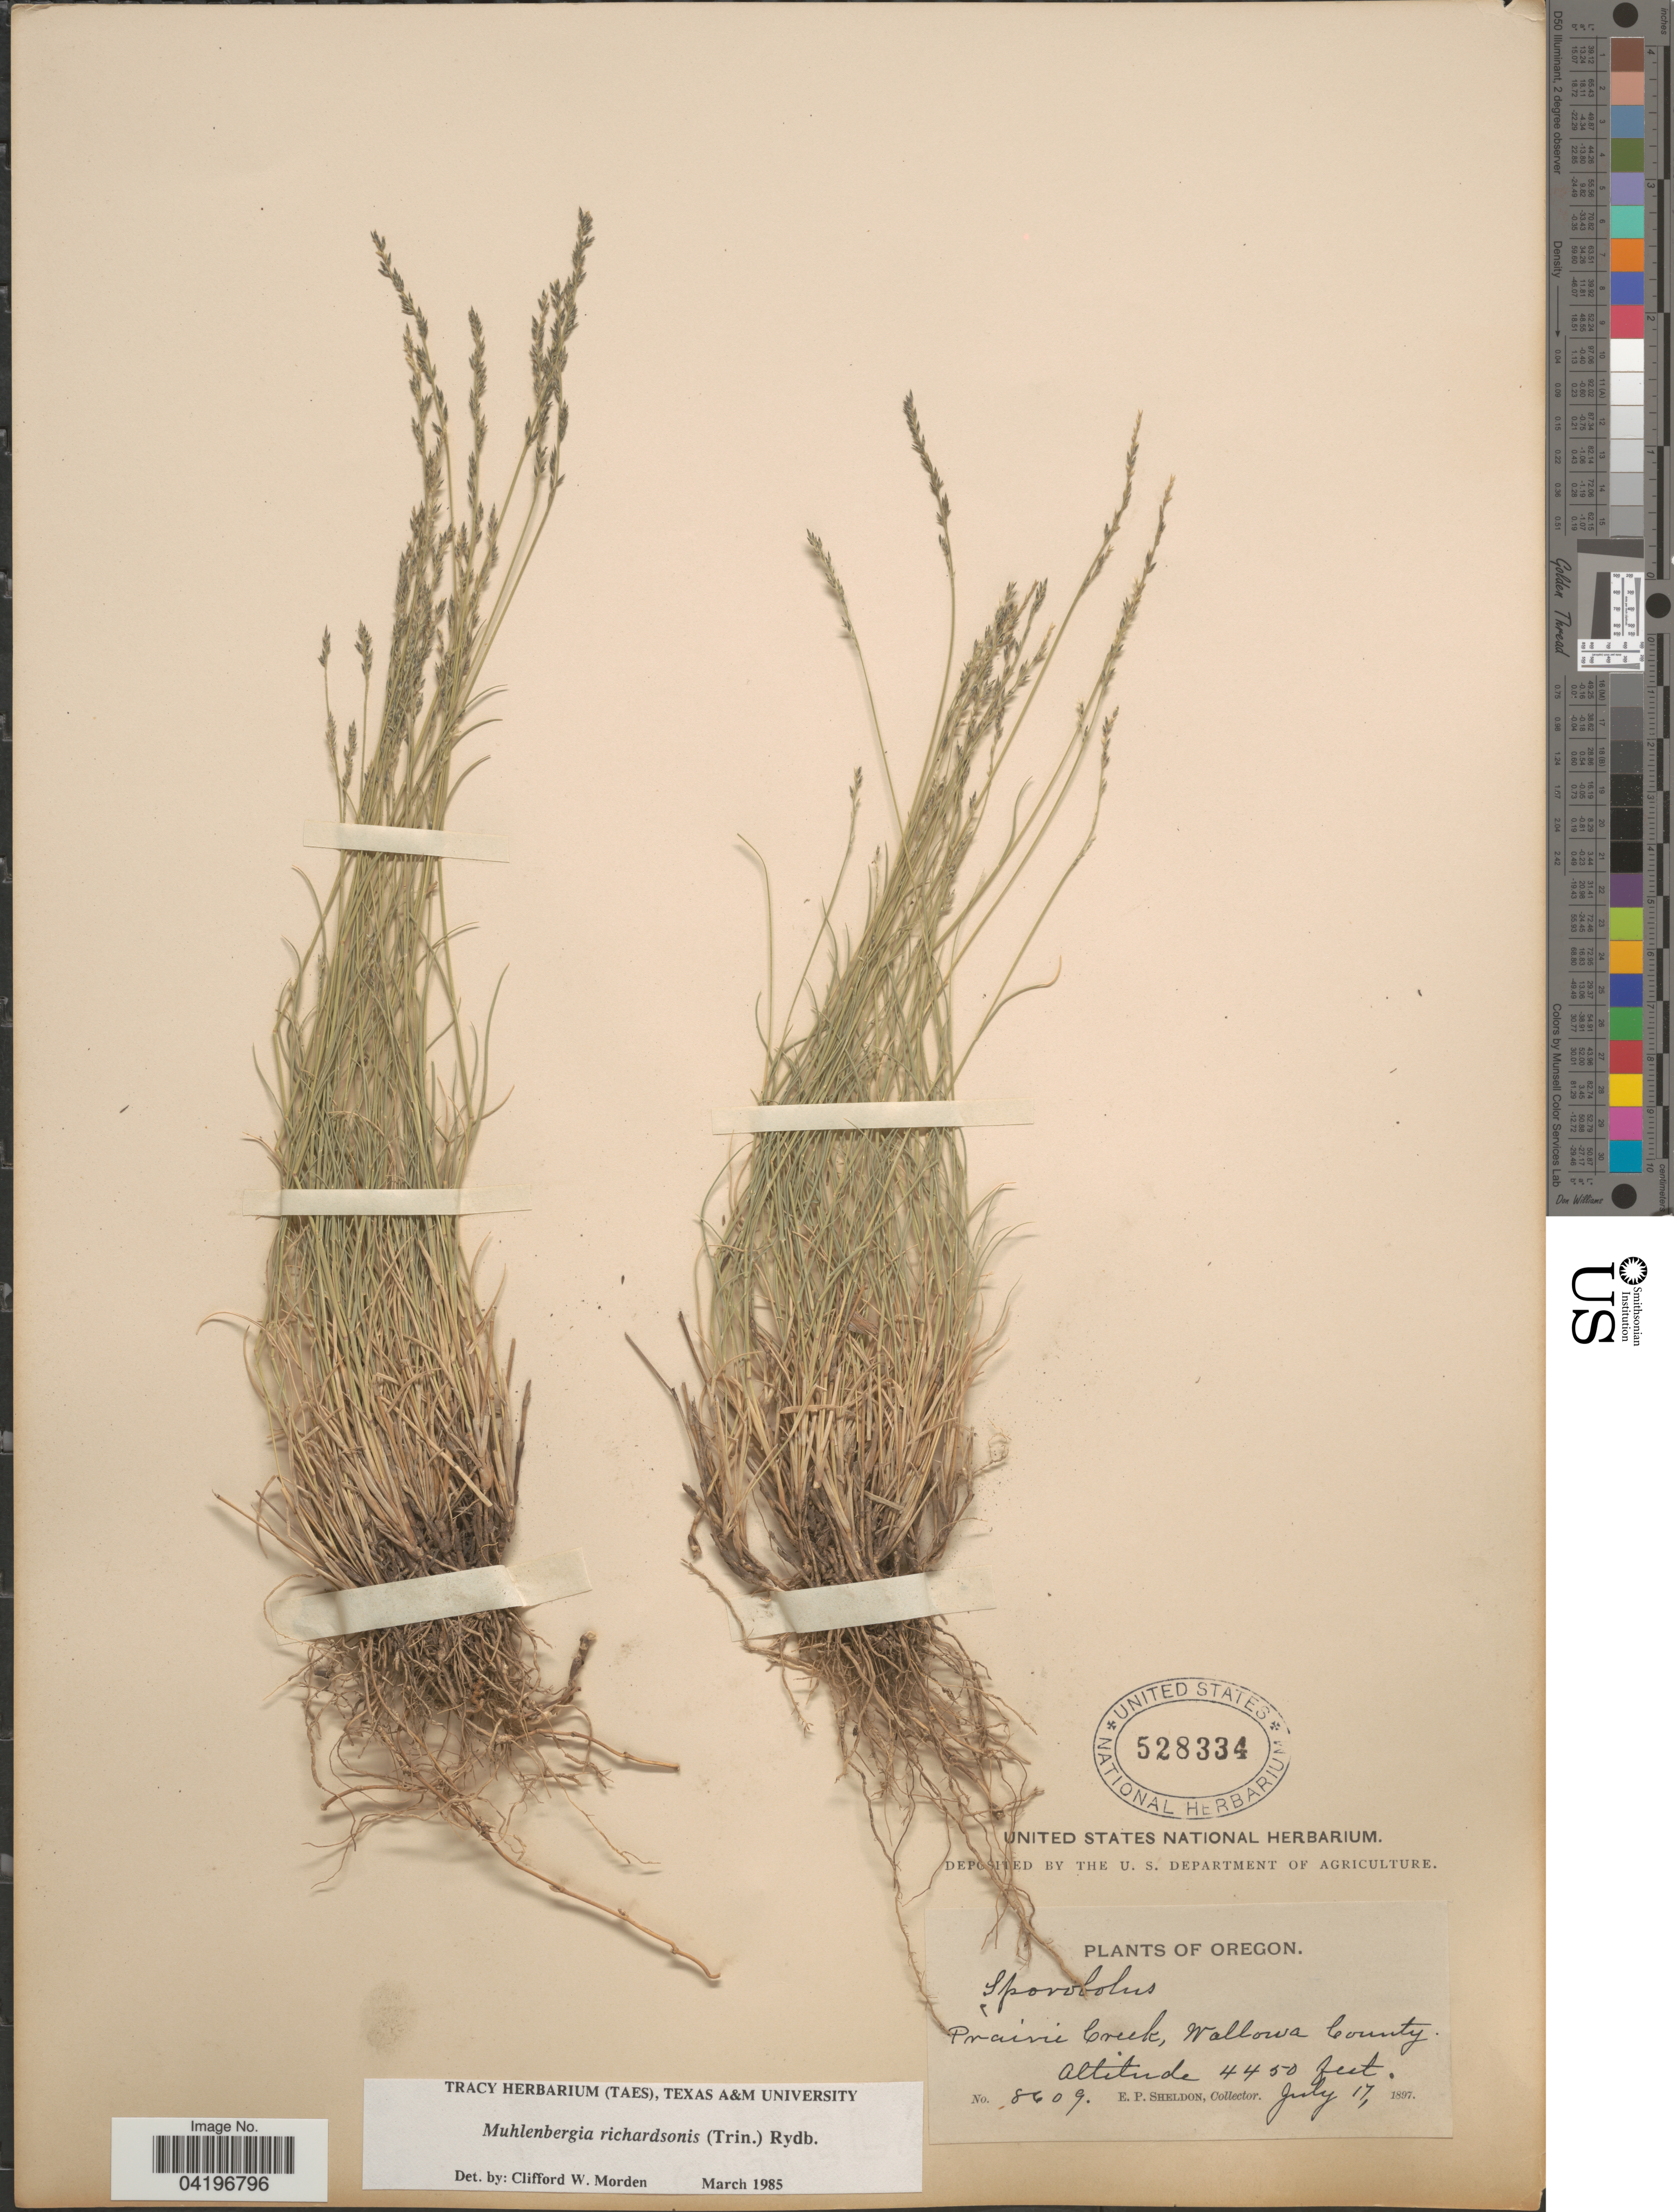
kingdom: Plantae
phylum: Tracheophyta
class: Liliopsida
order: Poales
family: Poaceae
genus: Muhlenbergia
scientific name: Muhlenbergia richardsonis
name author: (Trin.) Rydb.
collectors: E. P. Sheldon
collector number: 8609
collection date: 1897-07-17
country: United States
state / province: Oregon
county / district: Wallowa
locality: Prairie Creek, Wallowa County.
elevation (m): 1356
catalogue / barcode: US 528334